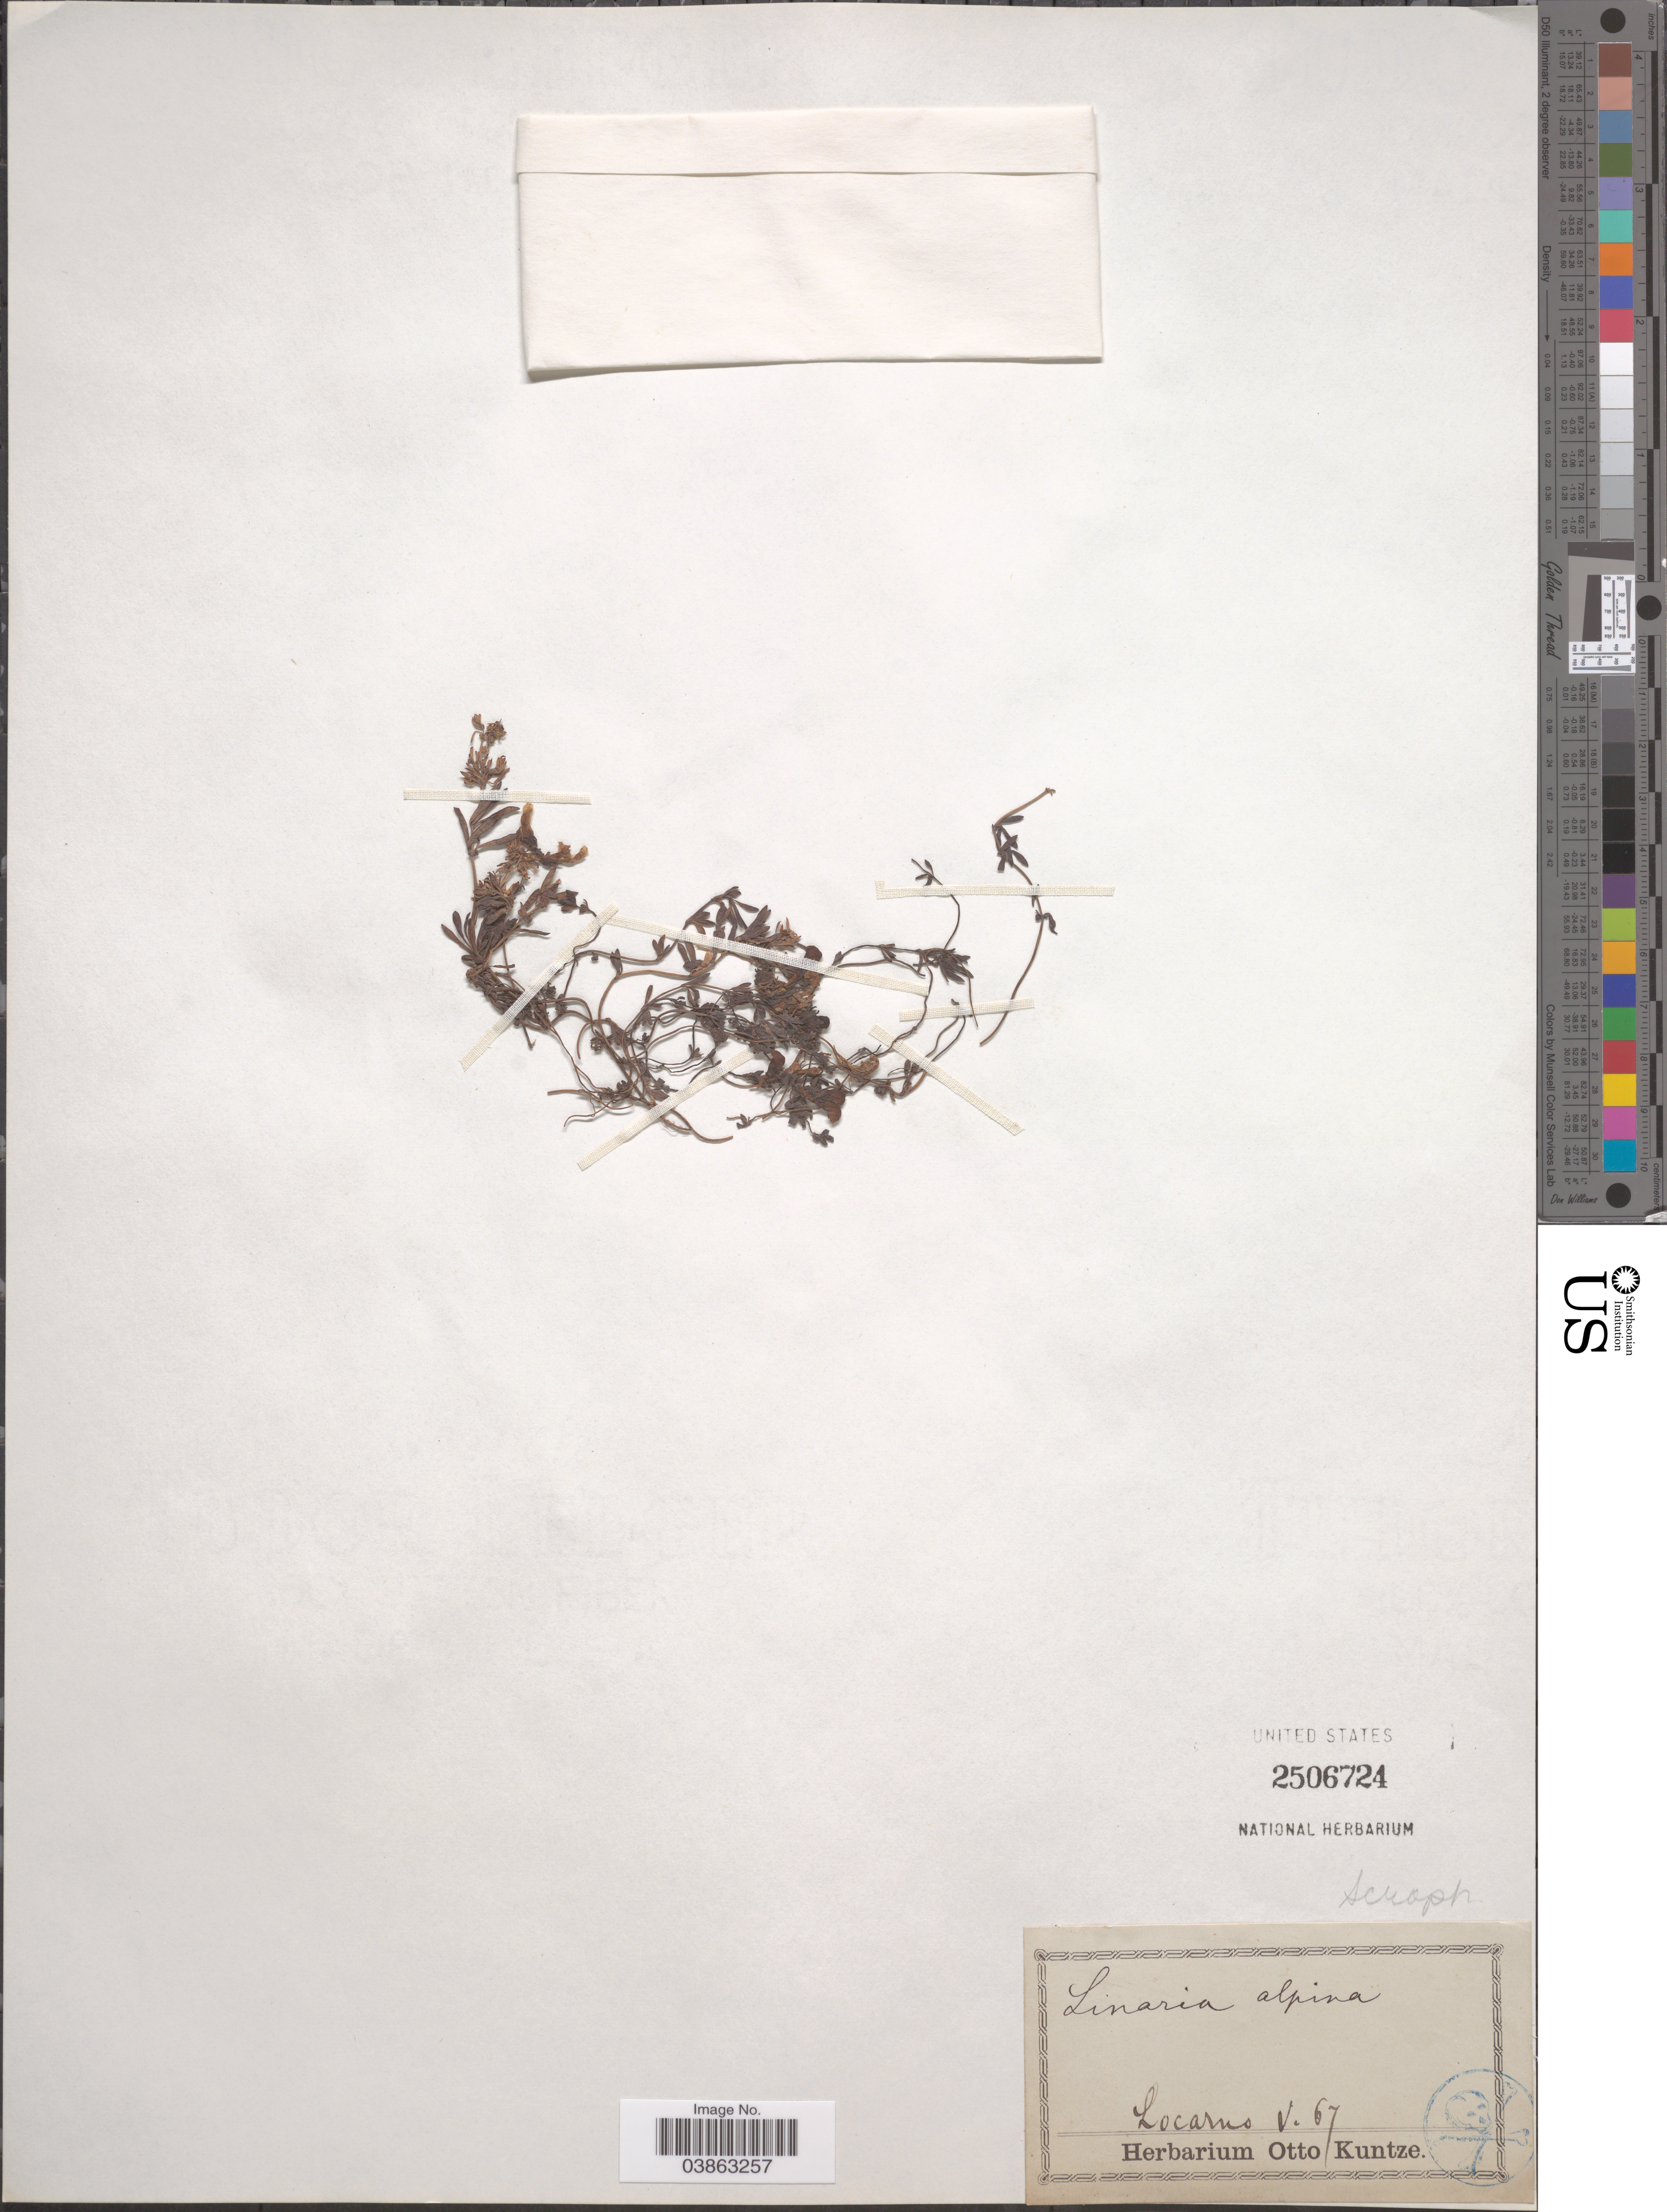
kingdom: Plantae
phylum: Tracheophyta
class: Magnoliopsida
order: Lamiales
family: Plantaginaceae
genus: Linaria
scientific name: Linaria alpina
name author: (L.) Mill.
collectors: ex herb. Otto Kuntze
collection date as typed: Transcribed d/m/y: /5/67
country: Switzerland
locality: Locarno.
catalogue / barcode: US 2506724